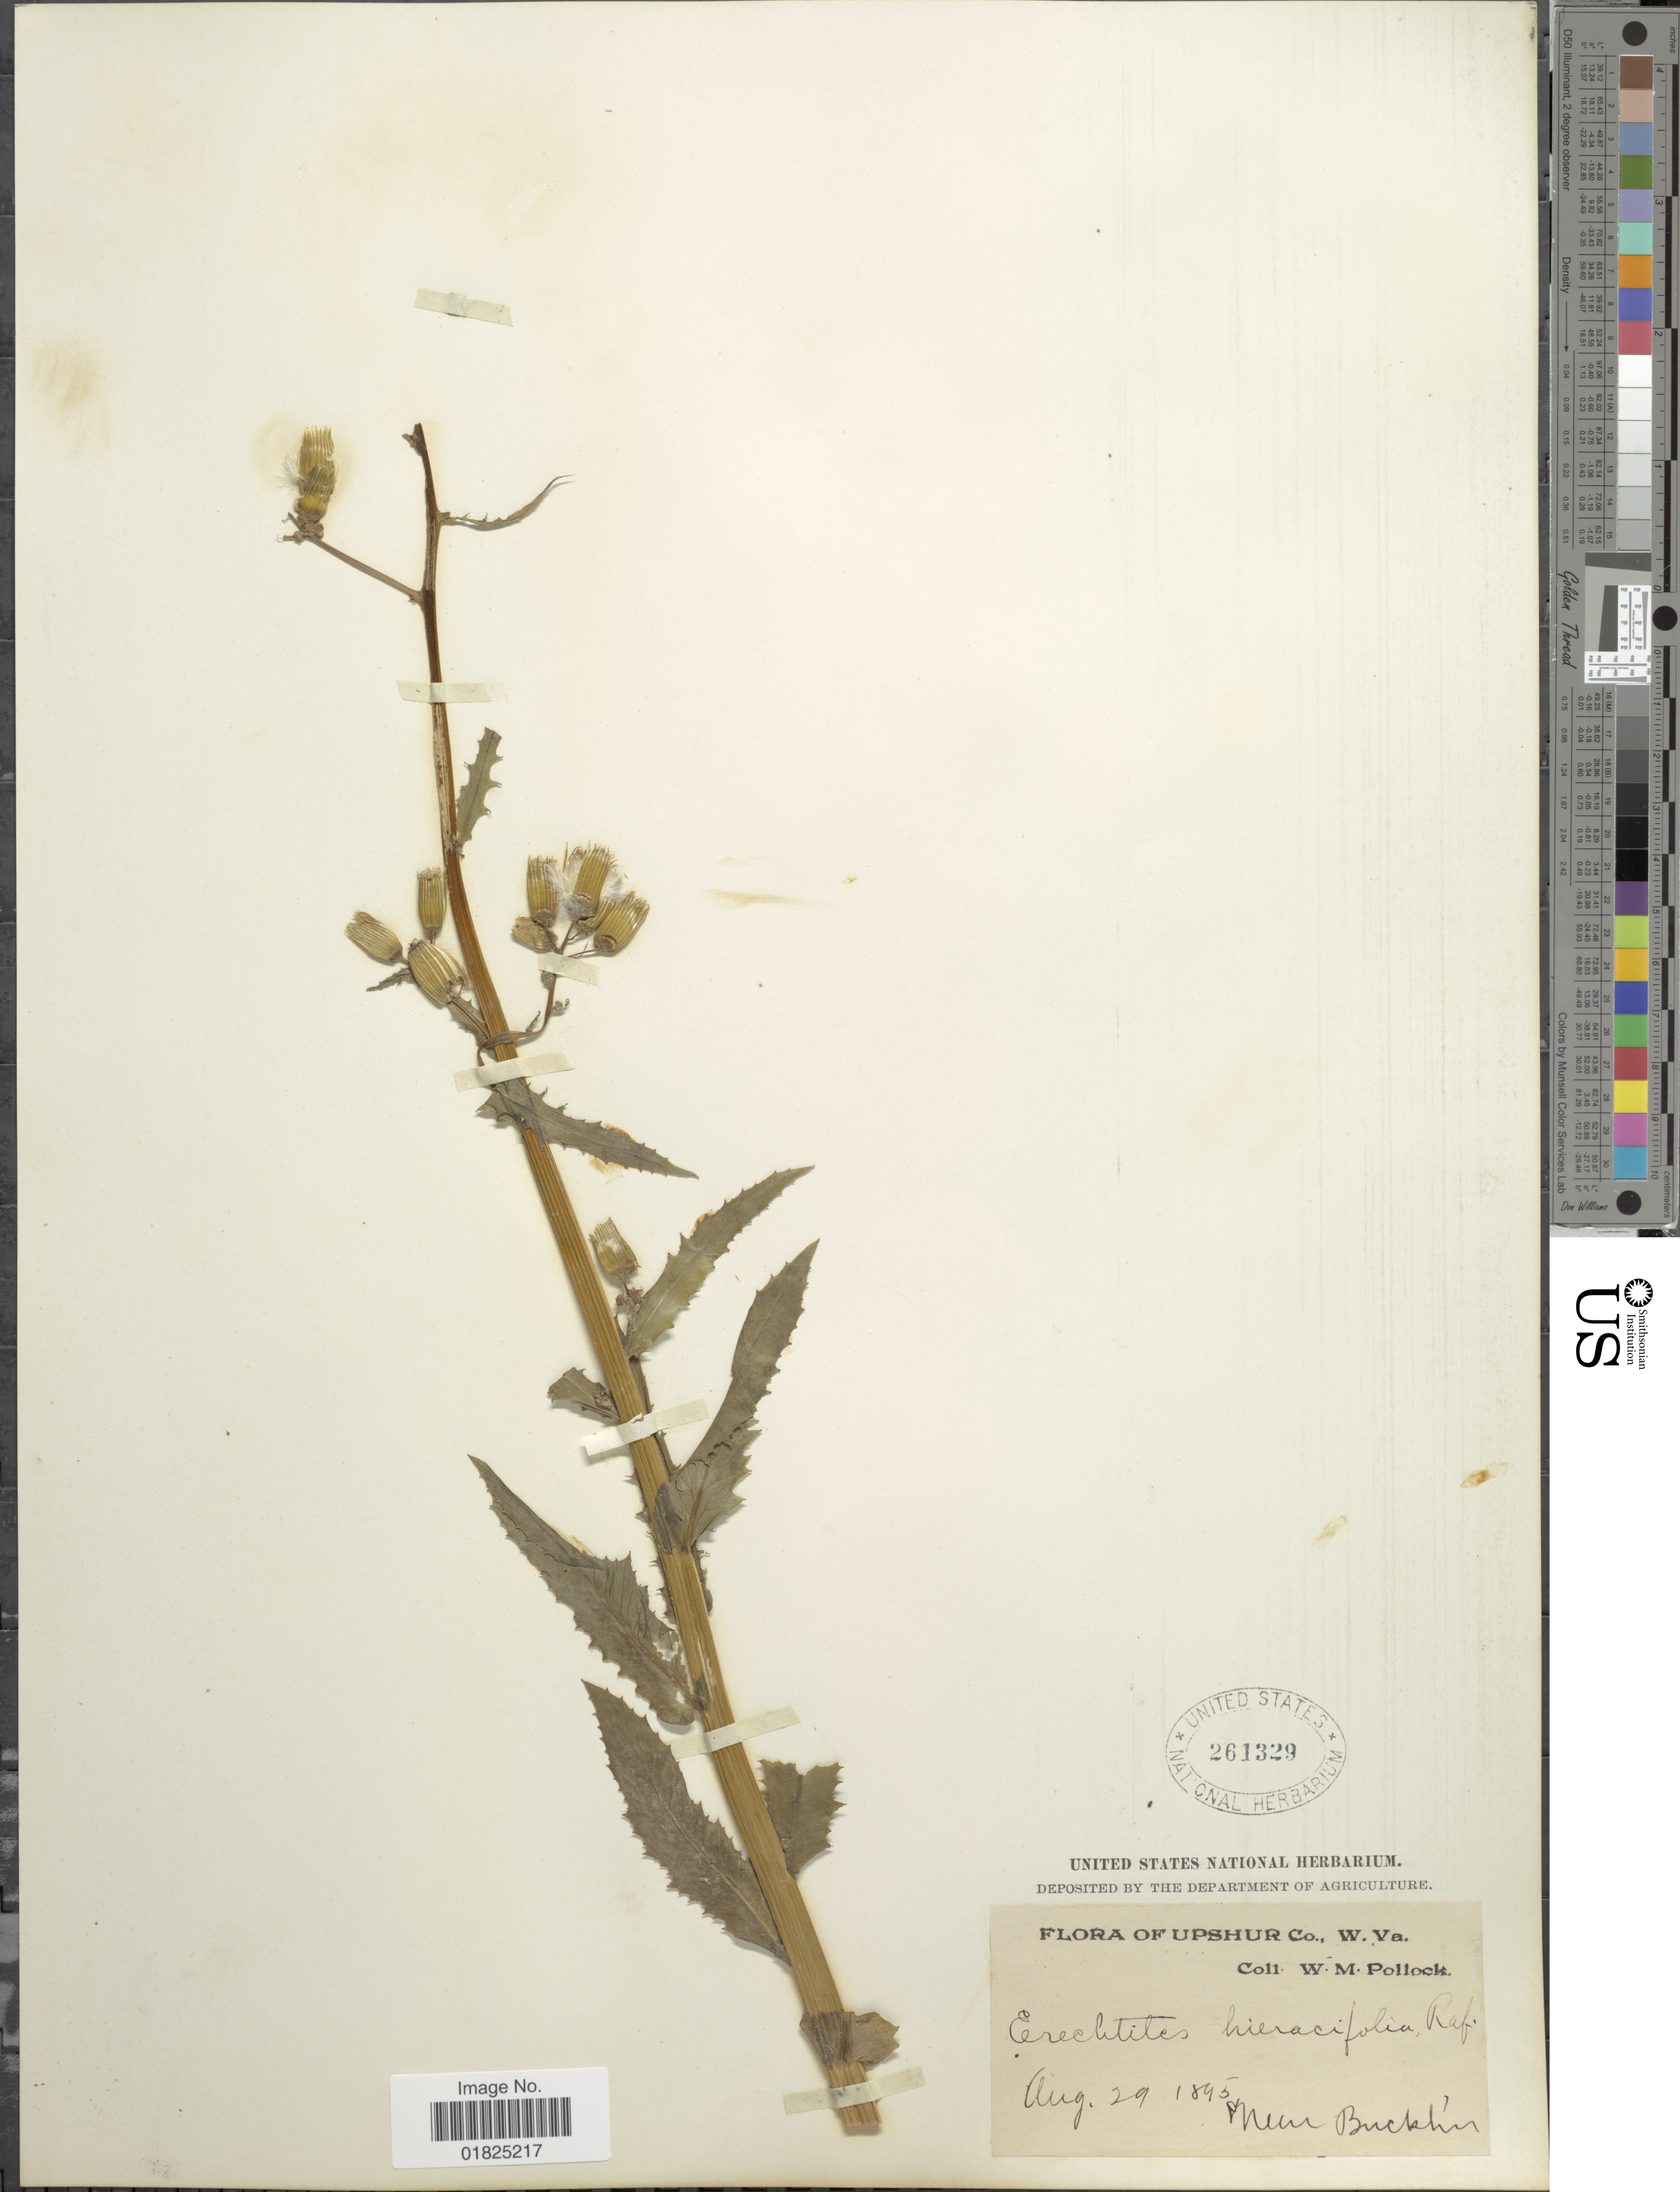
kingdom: Plantae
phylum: Tracheophyta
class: Magnoliopsida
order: Asterales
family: Asteraceae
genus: Erechtites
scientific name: Erechtites hieraciifolius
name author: (L.) Raf. ex DC.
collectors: W. M. Pollock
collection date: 1895-08-29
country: United States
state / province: West Virginia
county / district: Upshur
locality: Near Bucklin. Upshur Co.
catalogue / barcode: US 261329